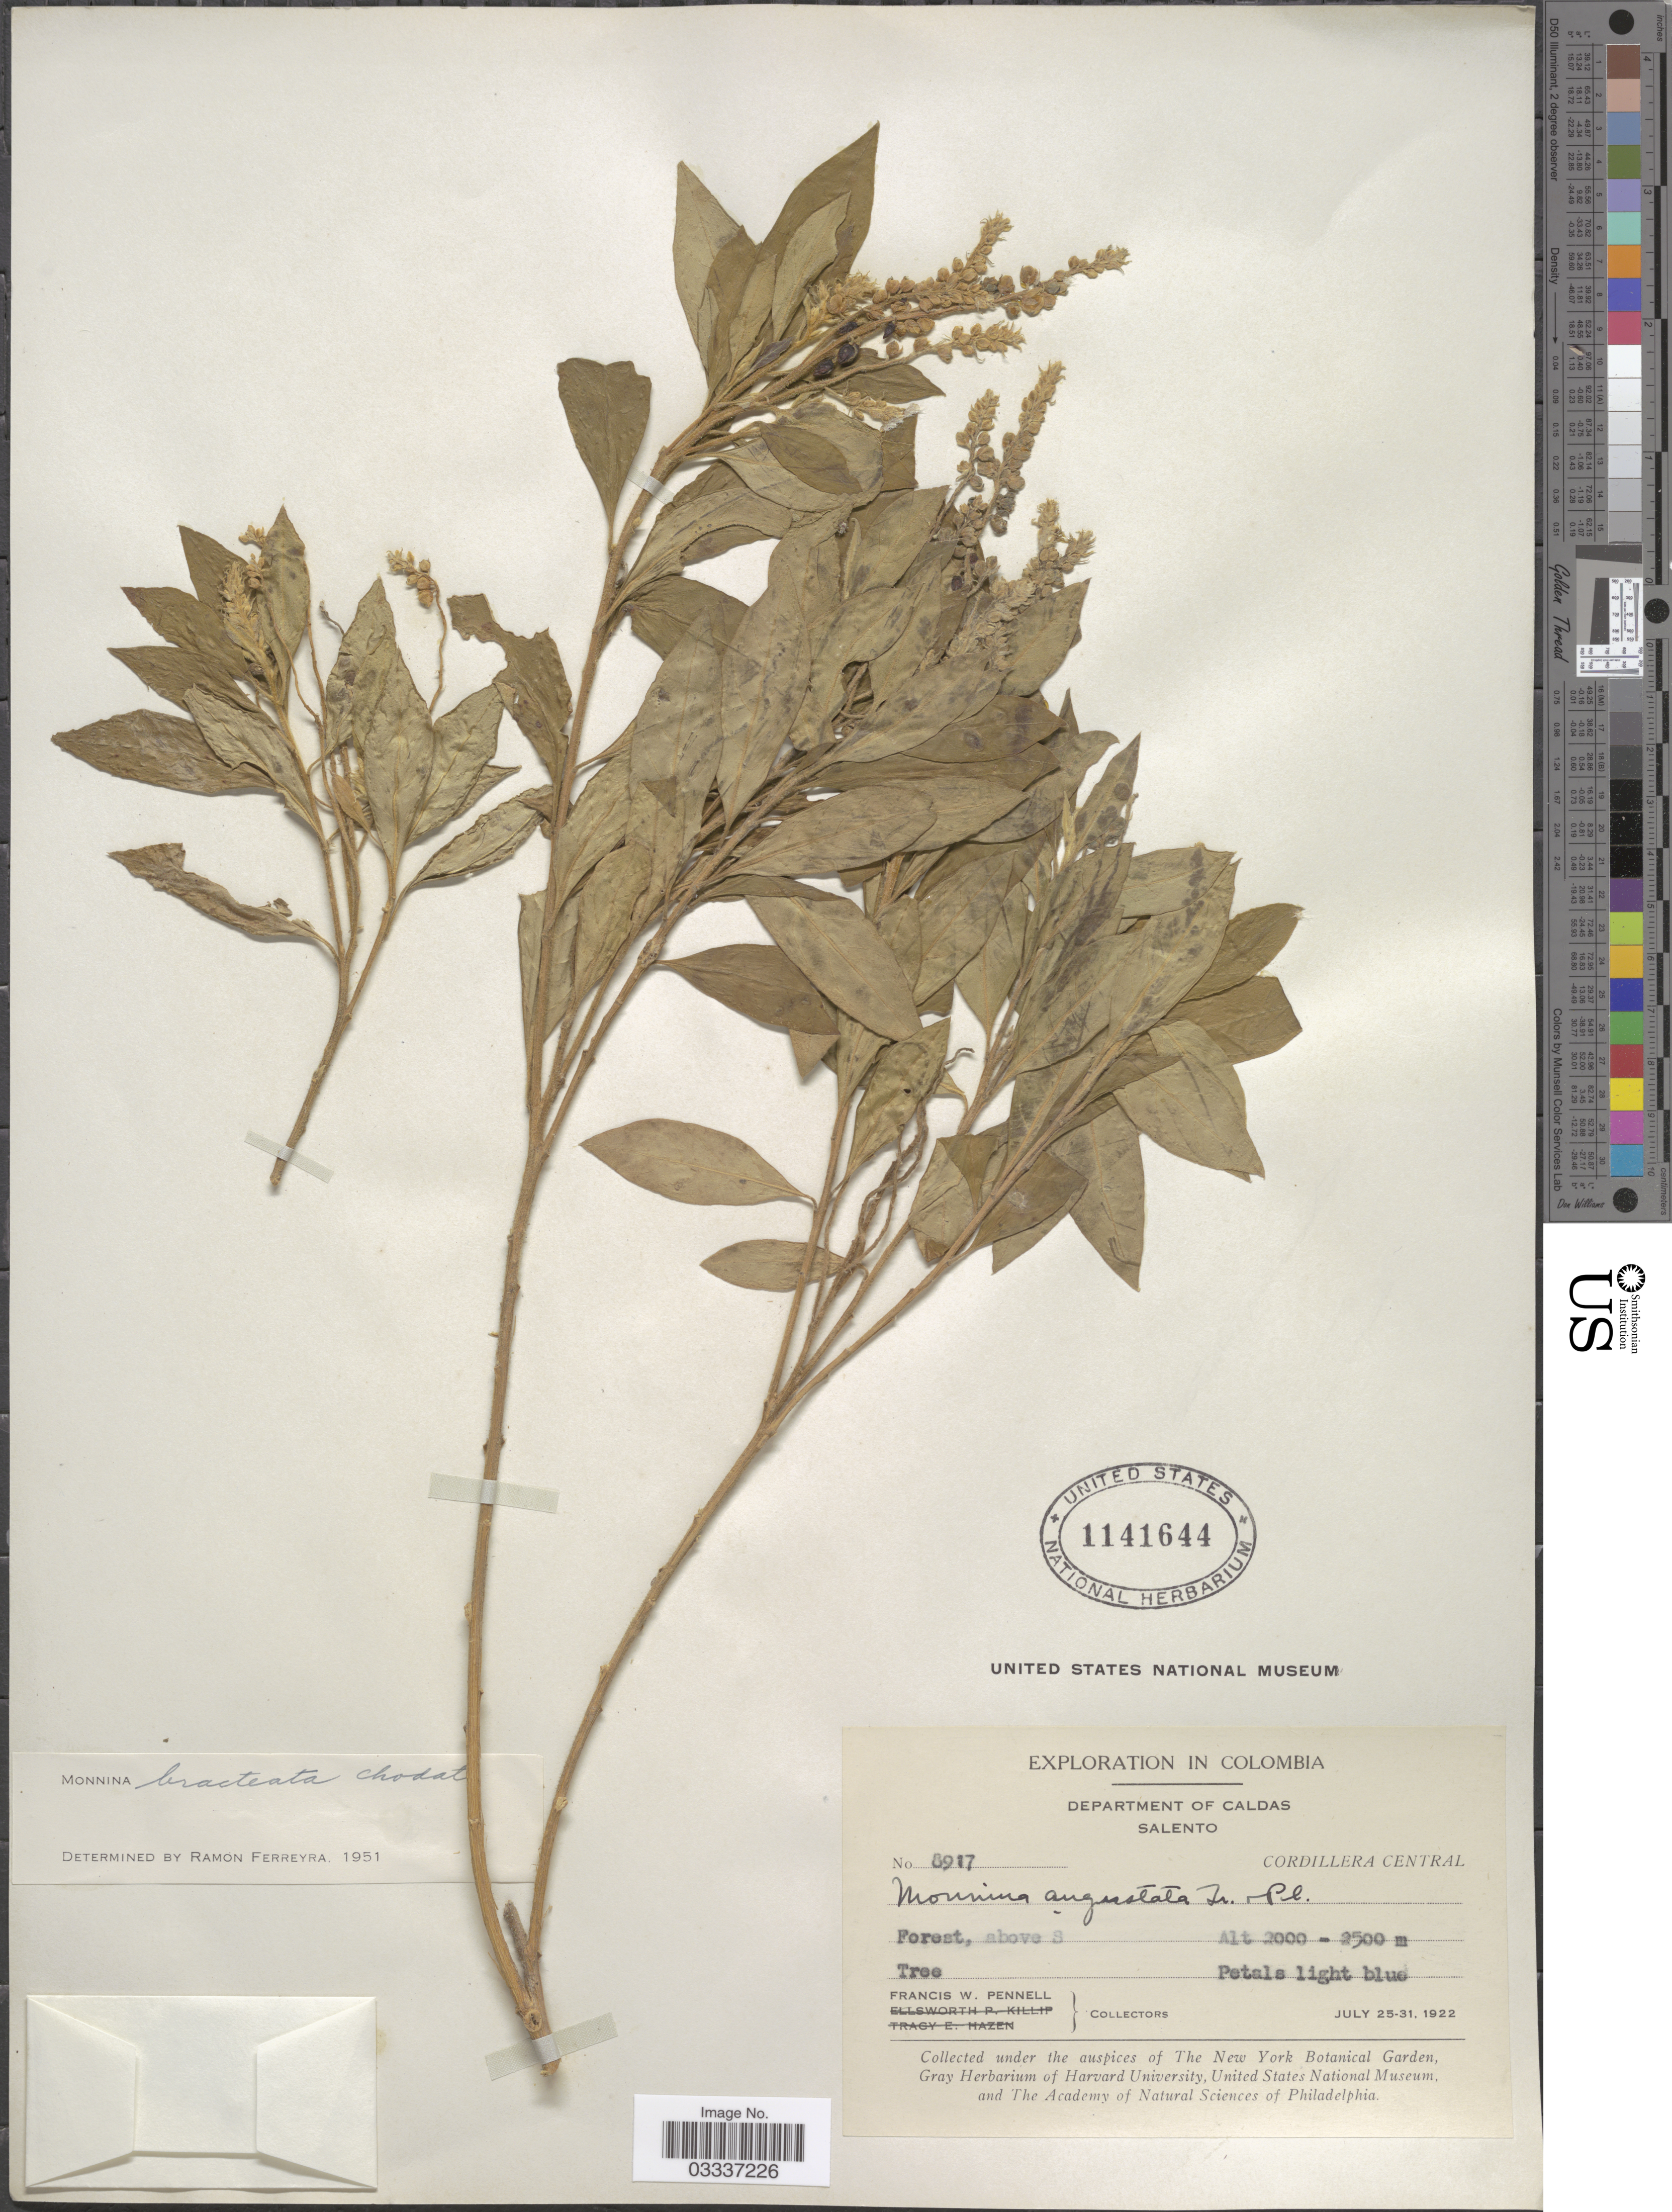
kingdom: Plantae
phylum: Tracheophyta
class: Magnoliopsida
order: Fabales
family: Polygalaceae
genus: Monnina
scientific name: Monnina bracteata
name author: Chodat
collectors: F. W. Pennell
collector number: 8917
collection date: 1922-07-25/1922-07-31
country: Colombia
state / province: Caldas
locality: Department of Caldas. Salento. Cordillera Central. Forest, above S.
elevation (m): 2000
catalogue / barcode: US 1141644